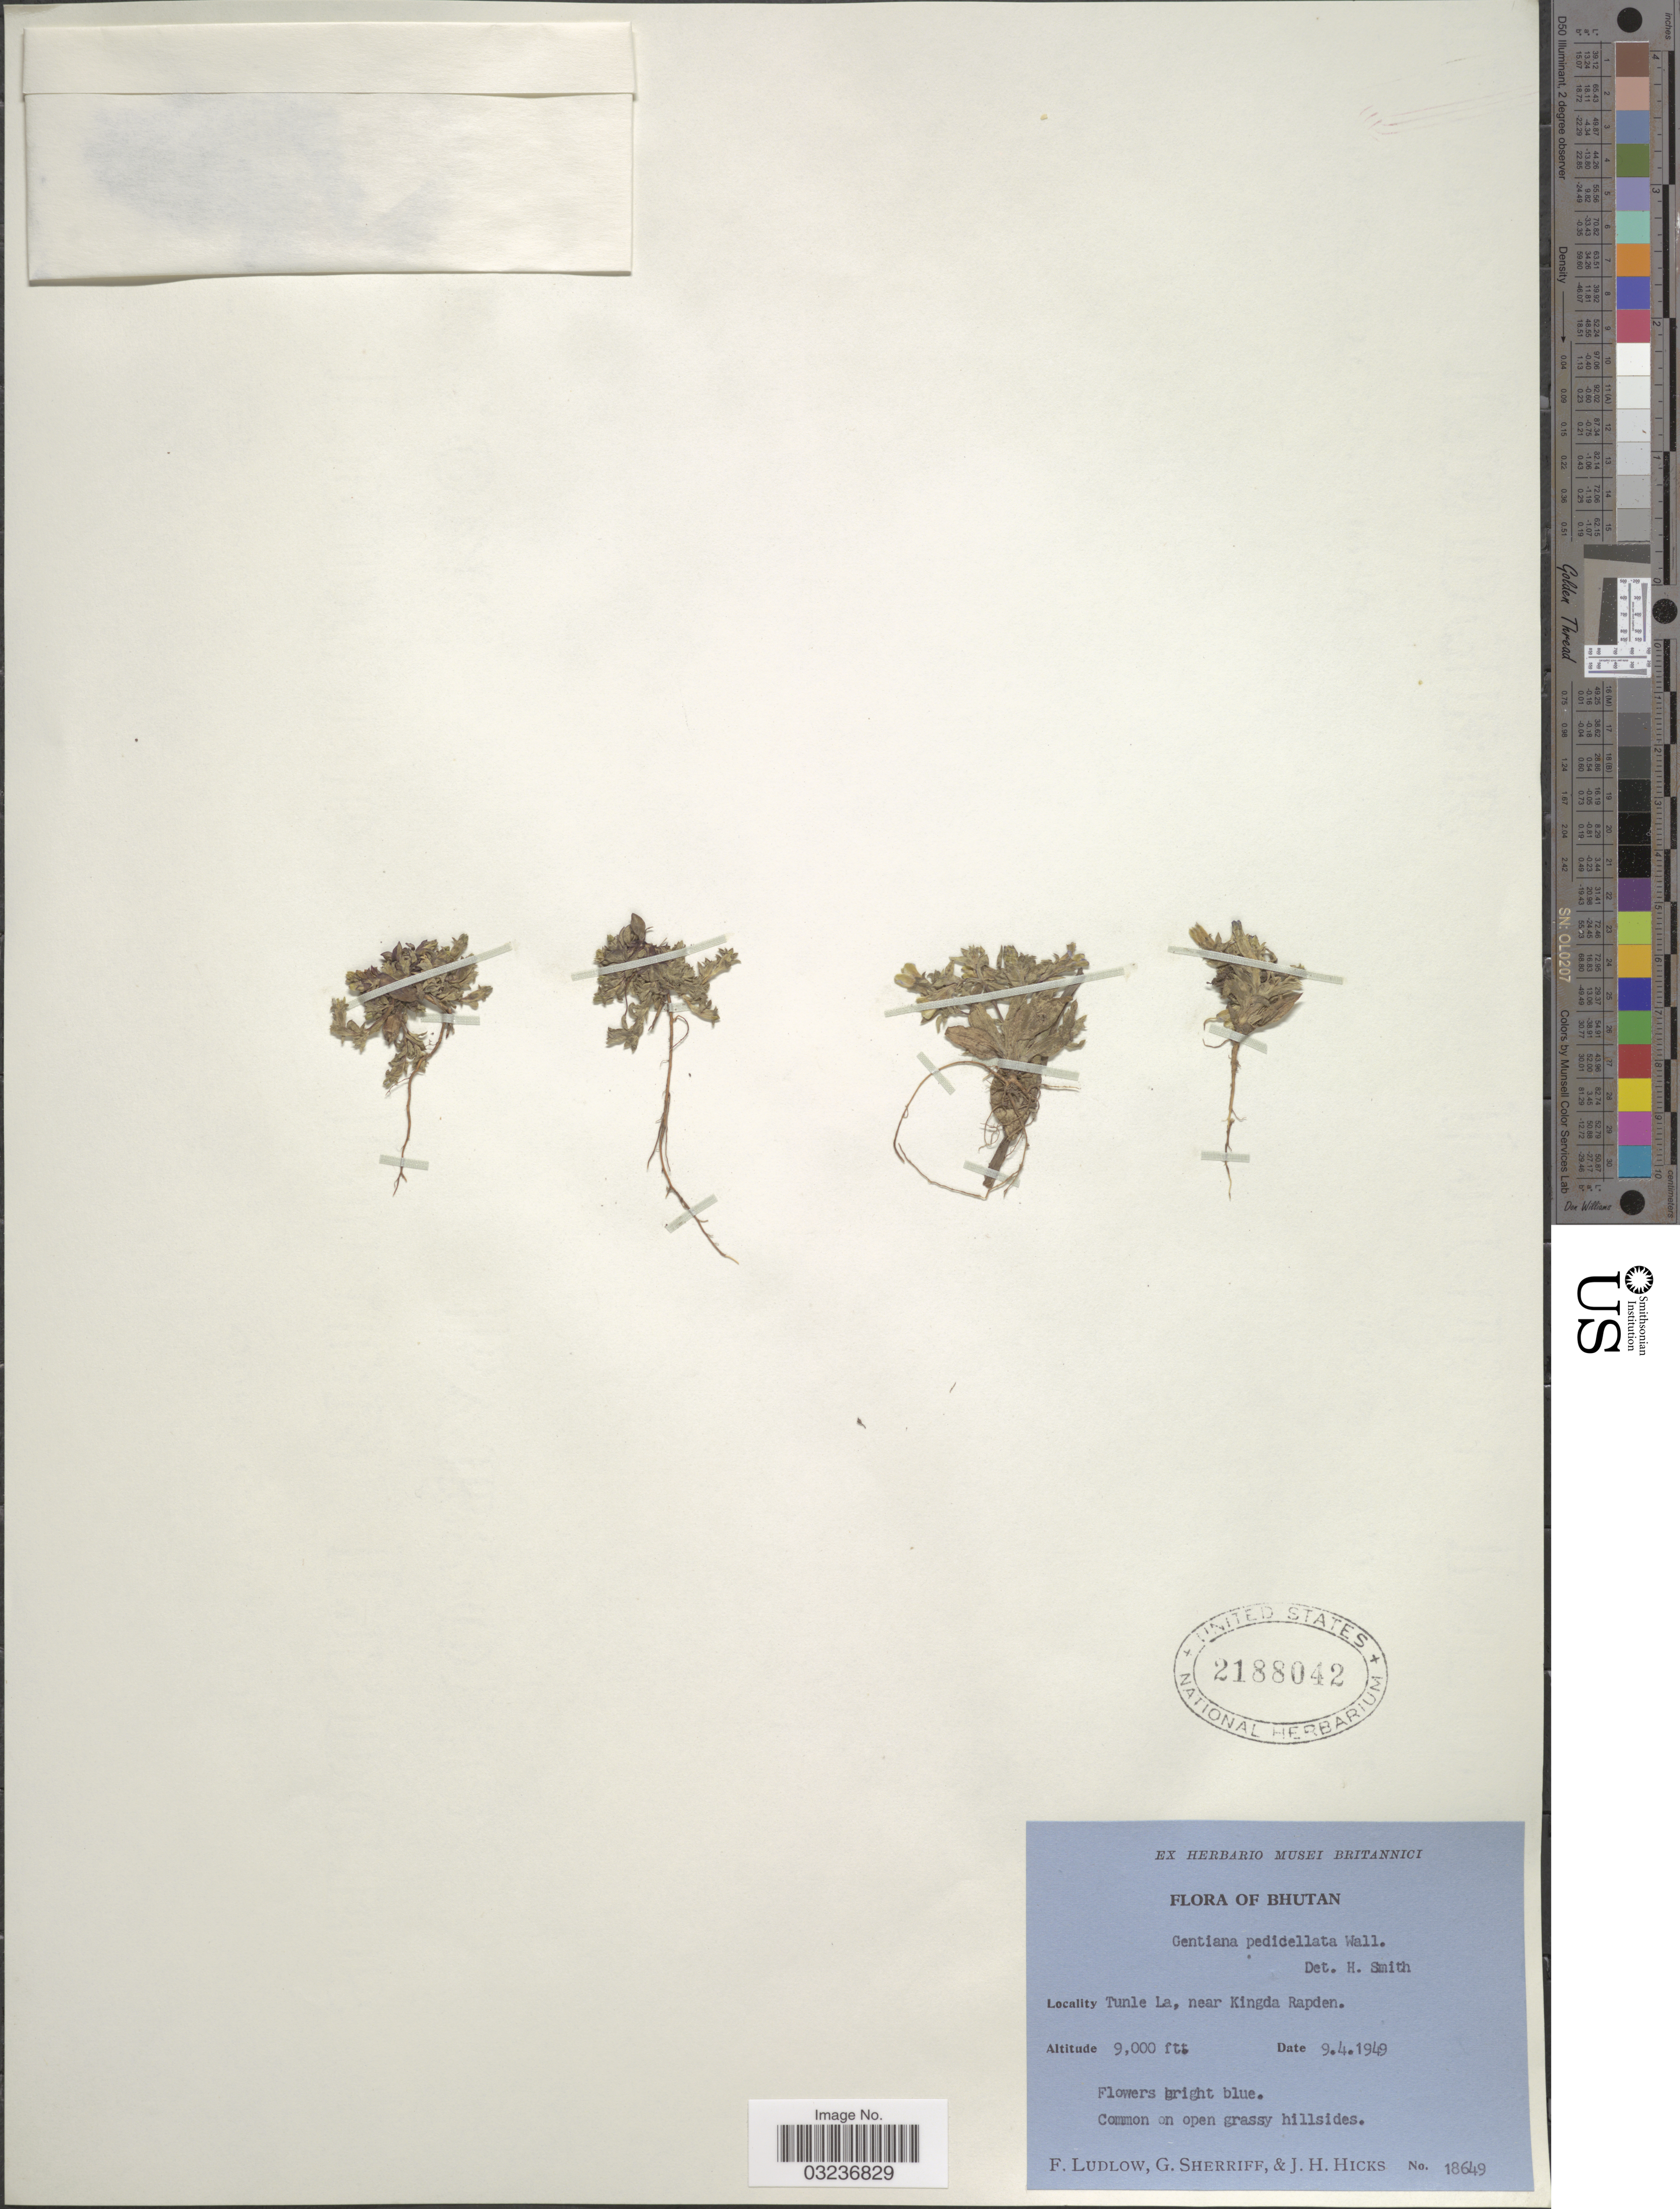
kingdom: Plantae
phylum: Tracheophyta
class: Magnoliopsida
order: Gentianales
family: Gentianaceae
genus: Gentiana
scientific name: Gentiana pedicellata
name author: (D. Don) Wall.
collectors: F. Ludlow, G. Sherriff & J. H. Hicks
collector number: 18649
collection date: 1949-04-09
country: Bhutan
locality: Tunle La, near Kingda Rapden.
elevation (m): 2743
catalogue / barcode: US 2188042